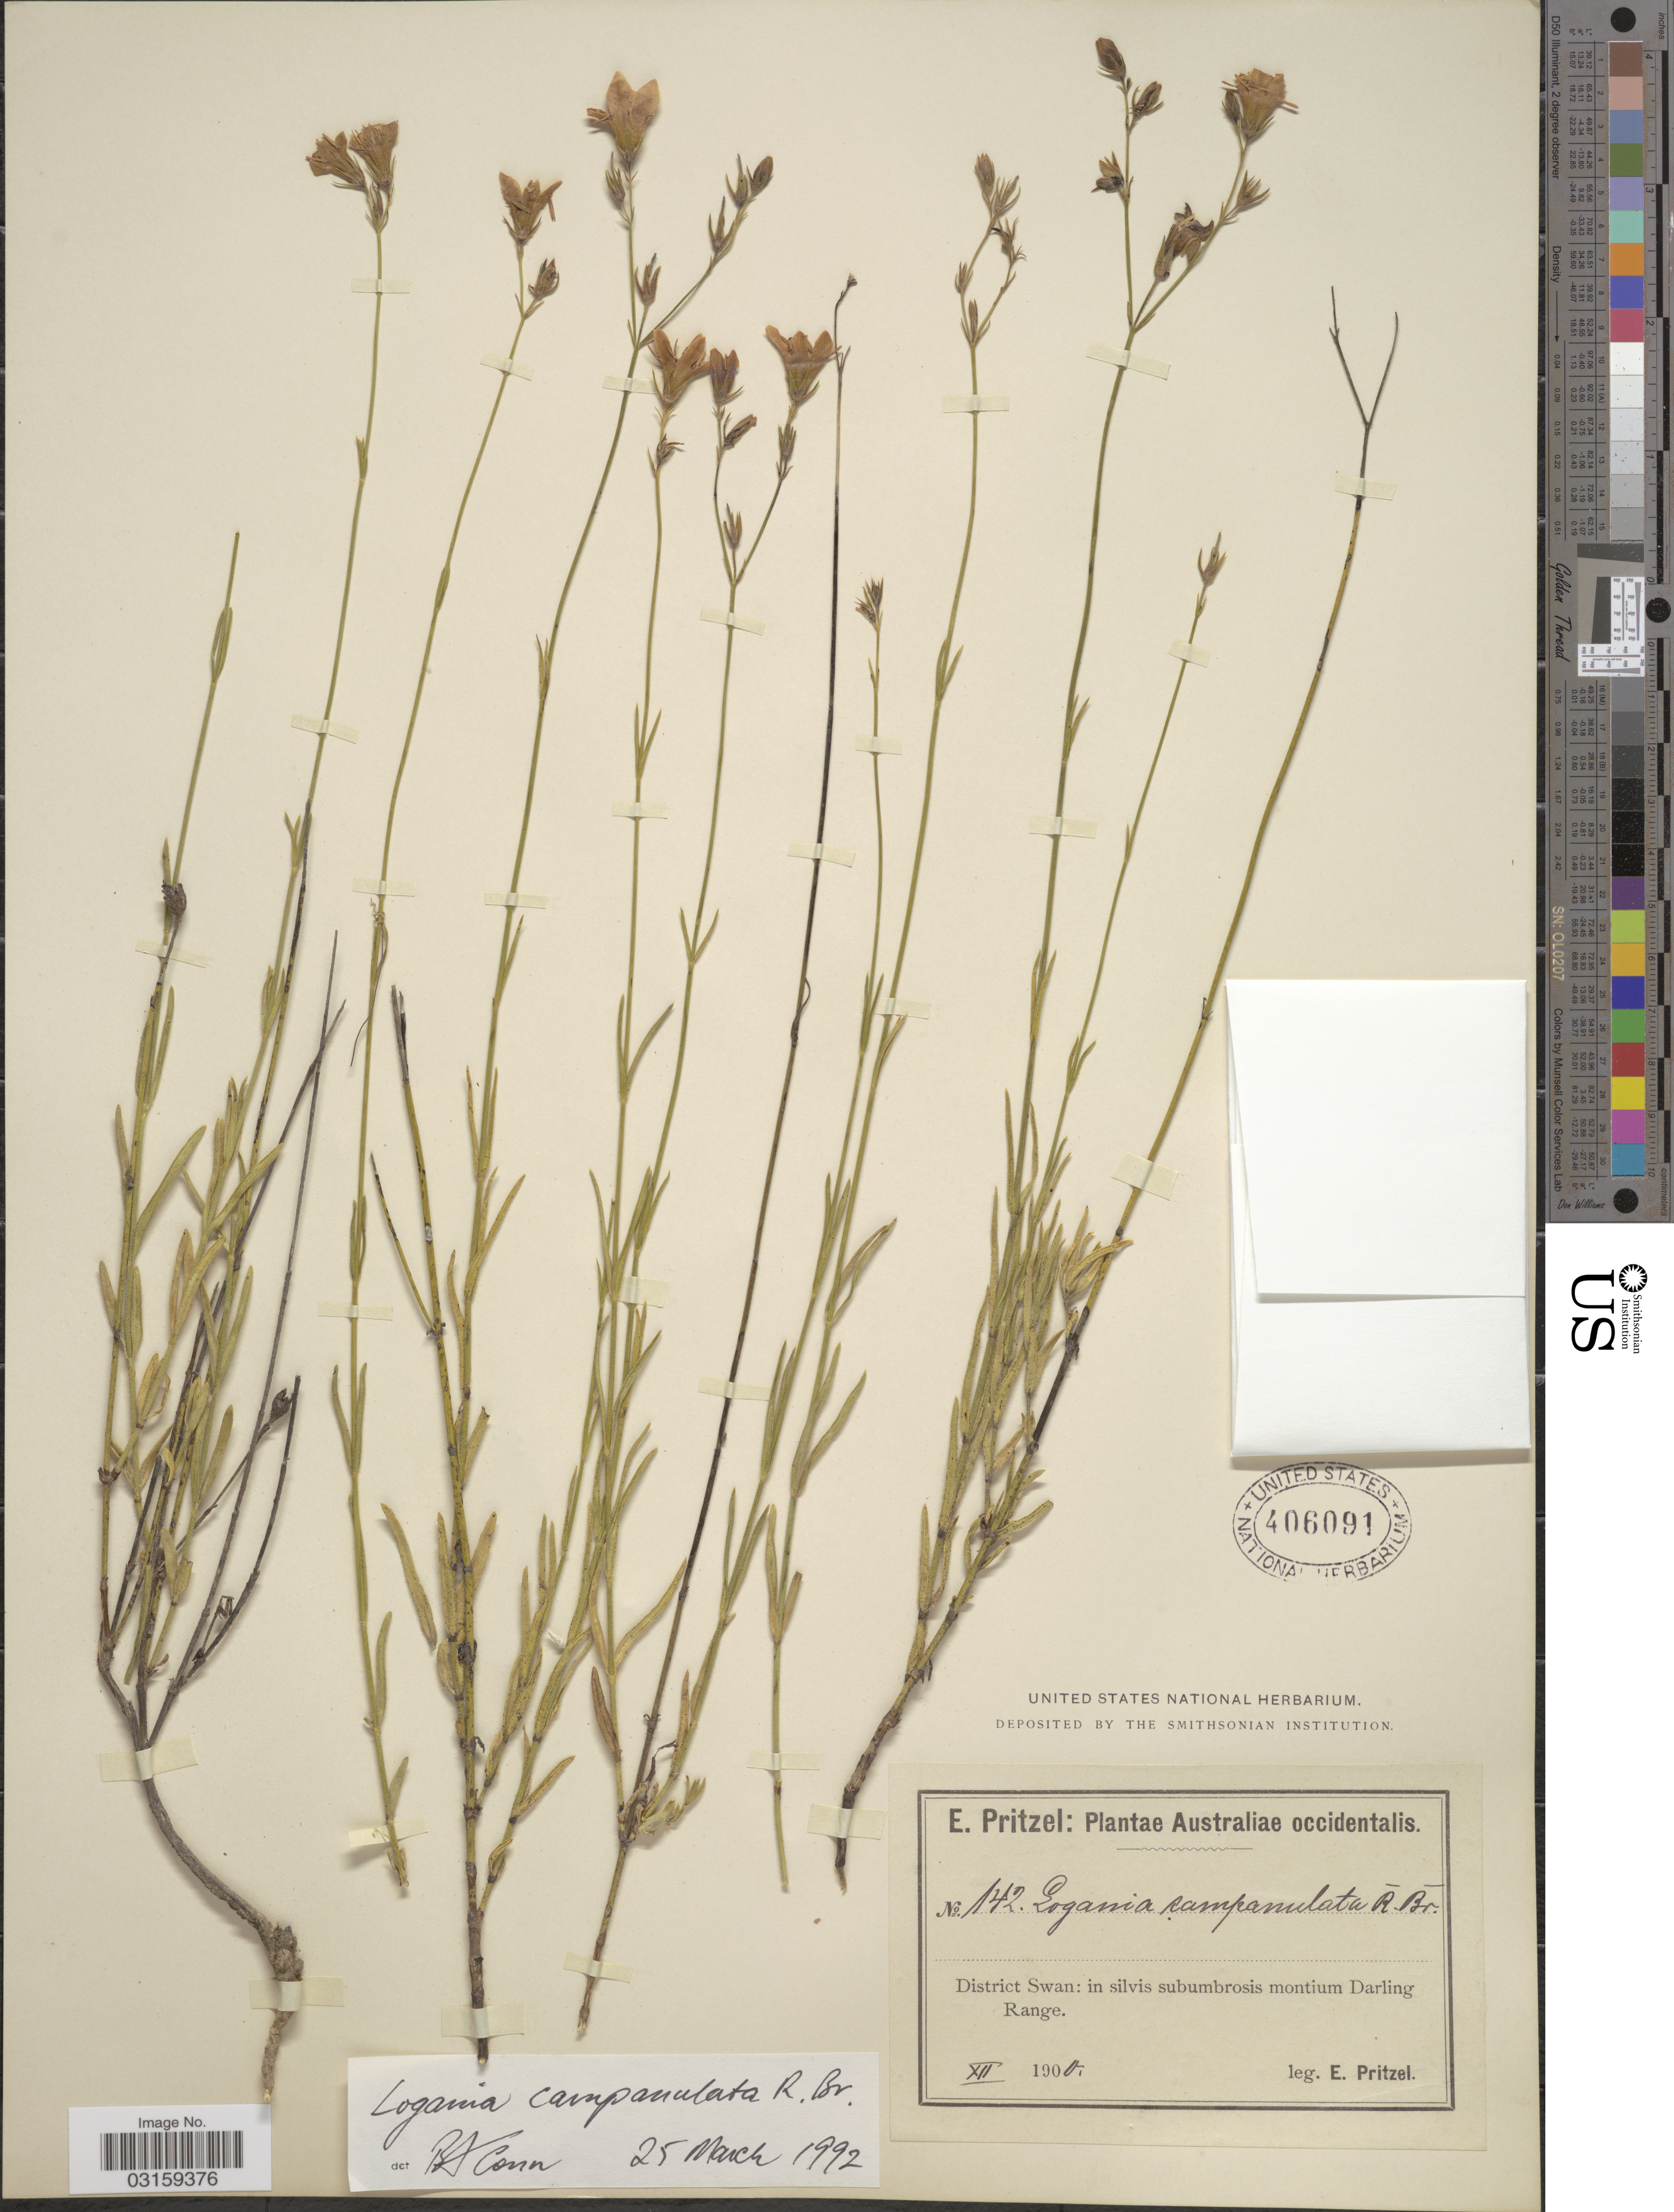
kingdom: Plantae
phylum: Tracheophyta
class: Magnoliopsida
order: Gentianales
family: Loganiaceae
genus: Orianthera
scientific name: Orianthera campanulata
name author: (R. Br.) C.S.P. Foster & B.J. Conn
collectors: E. G. Pritzel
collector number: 142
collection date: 1900-12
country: Australia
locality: Australiae occidentalis. District Swan: in silvis subumbrosis montium Darling Range.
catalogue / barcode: US 406091